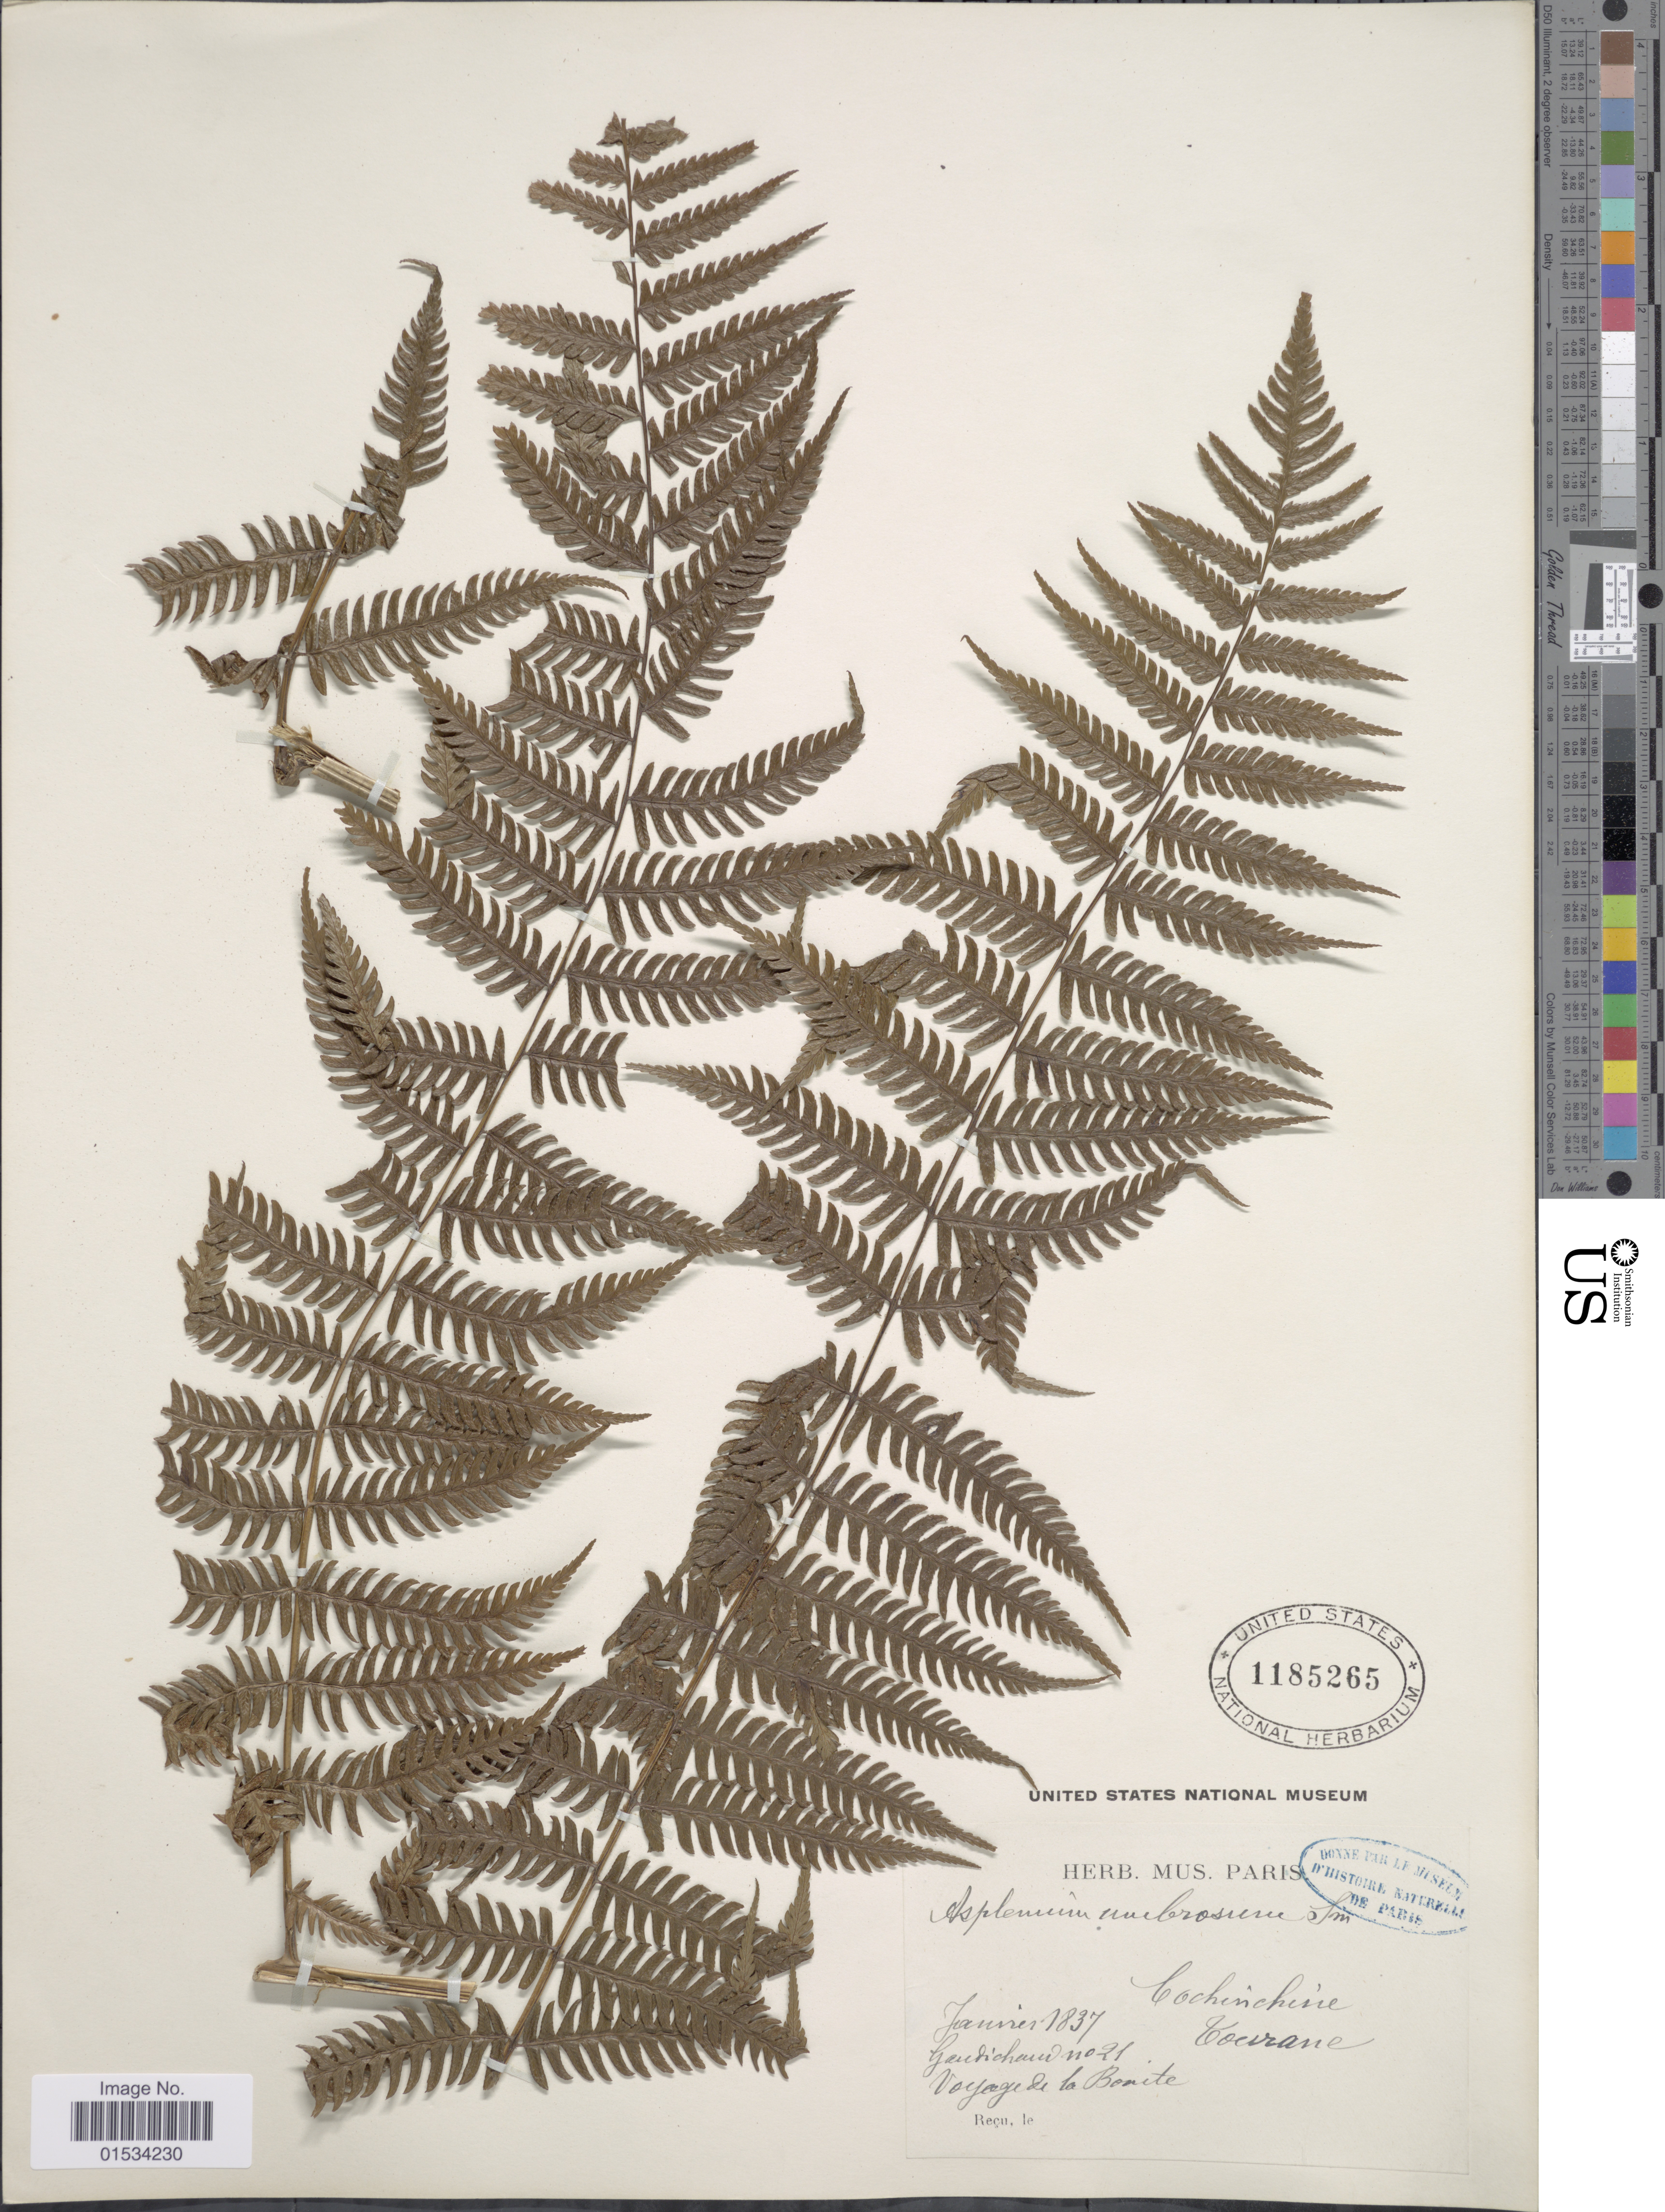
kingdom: Plantae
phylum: Tracheophyta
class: Polypodiopsida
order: Polypodiales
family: Athyriaceae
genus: Diplazium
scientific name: Diplazium polypodioides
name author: Blume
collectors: ex herb. Mus. Paris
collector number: Gauchauw 21*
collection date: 1837-01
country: Vietnam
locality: Cochinchine, Courane, Voyage de la Bonite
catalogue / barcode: US 1185265